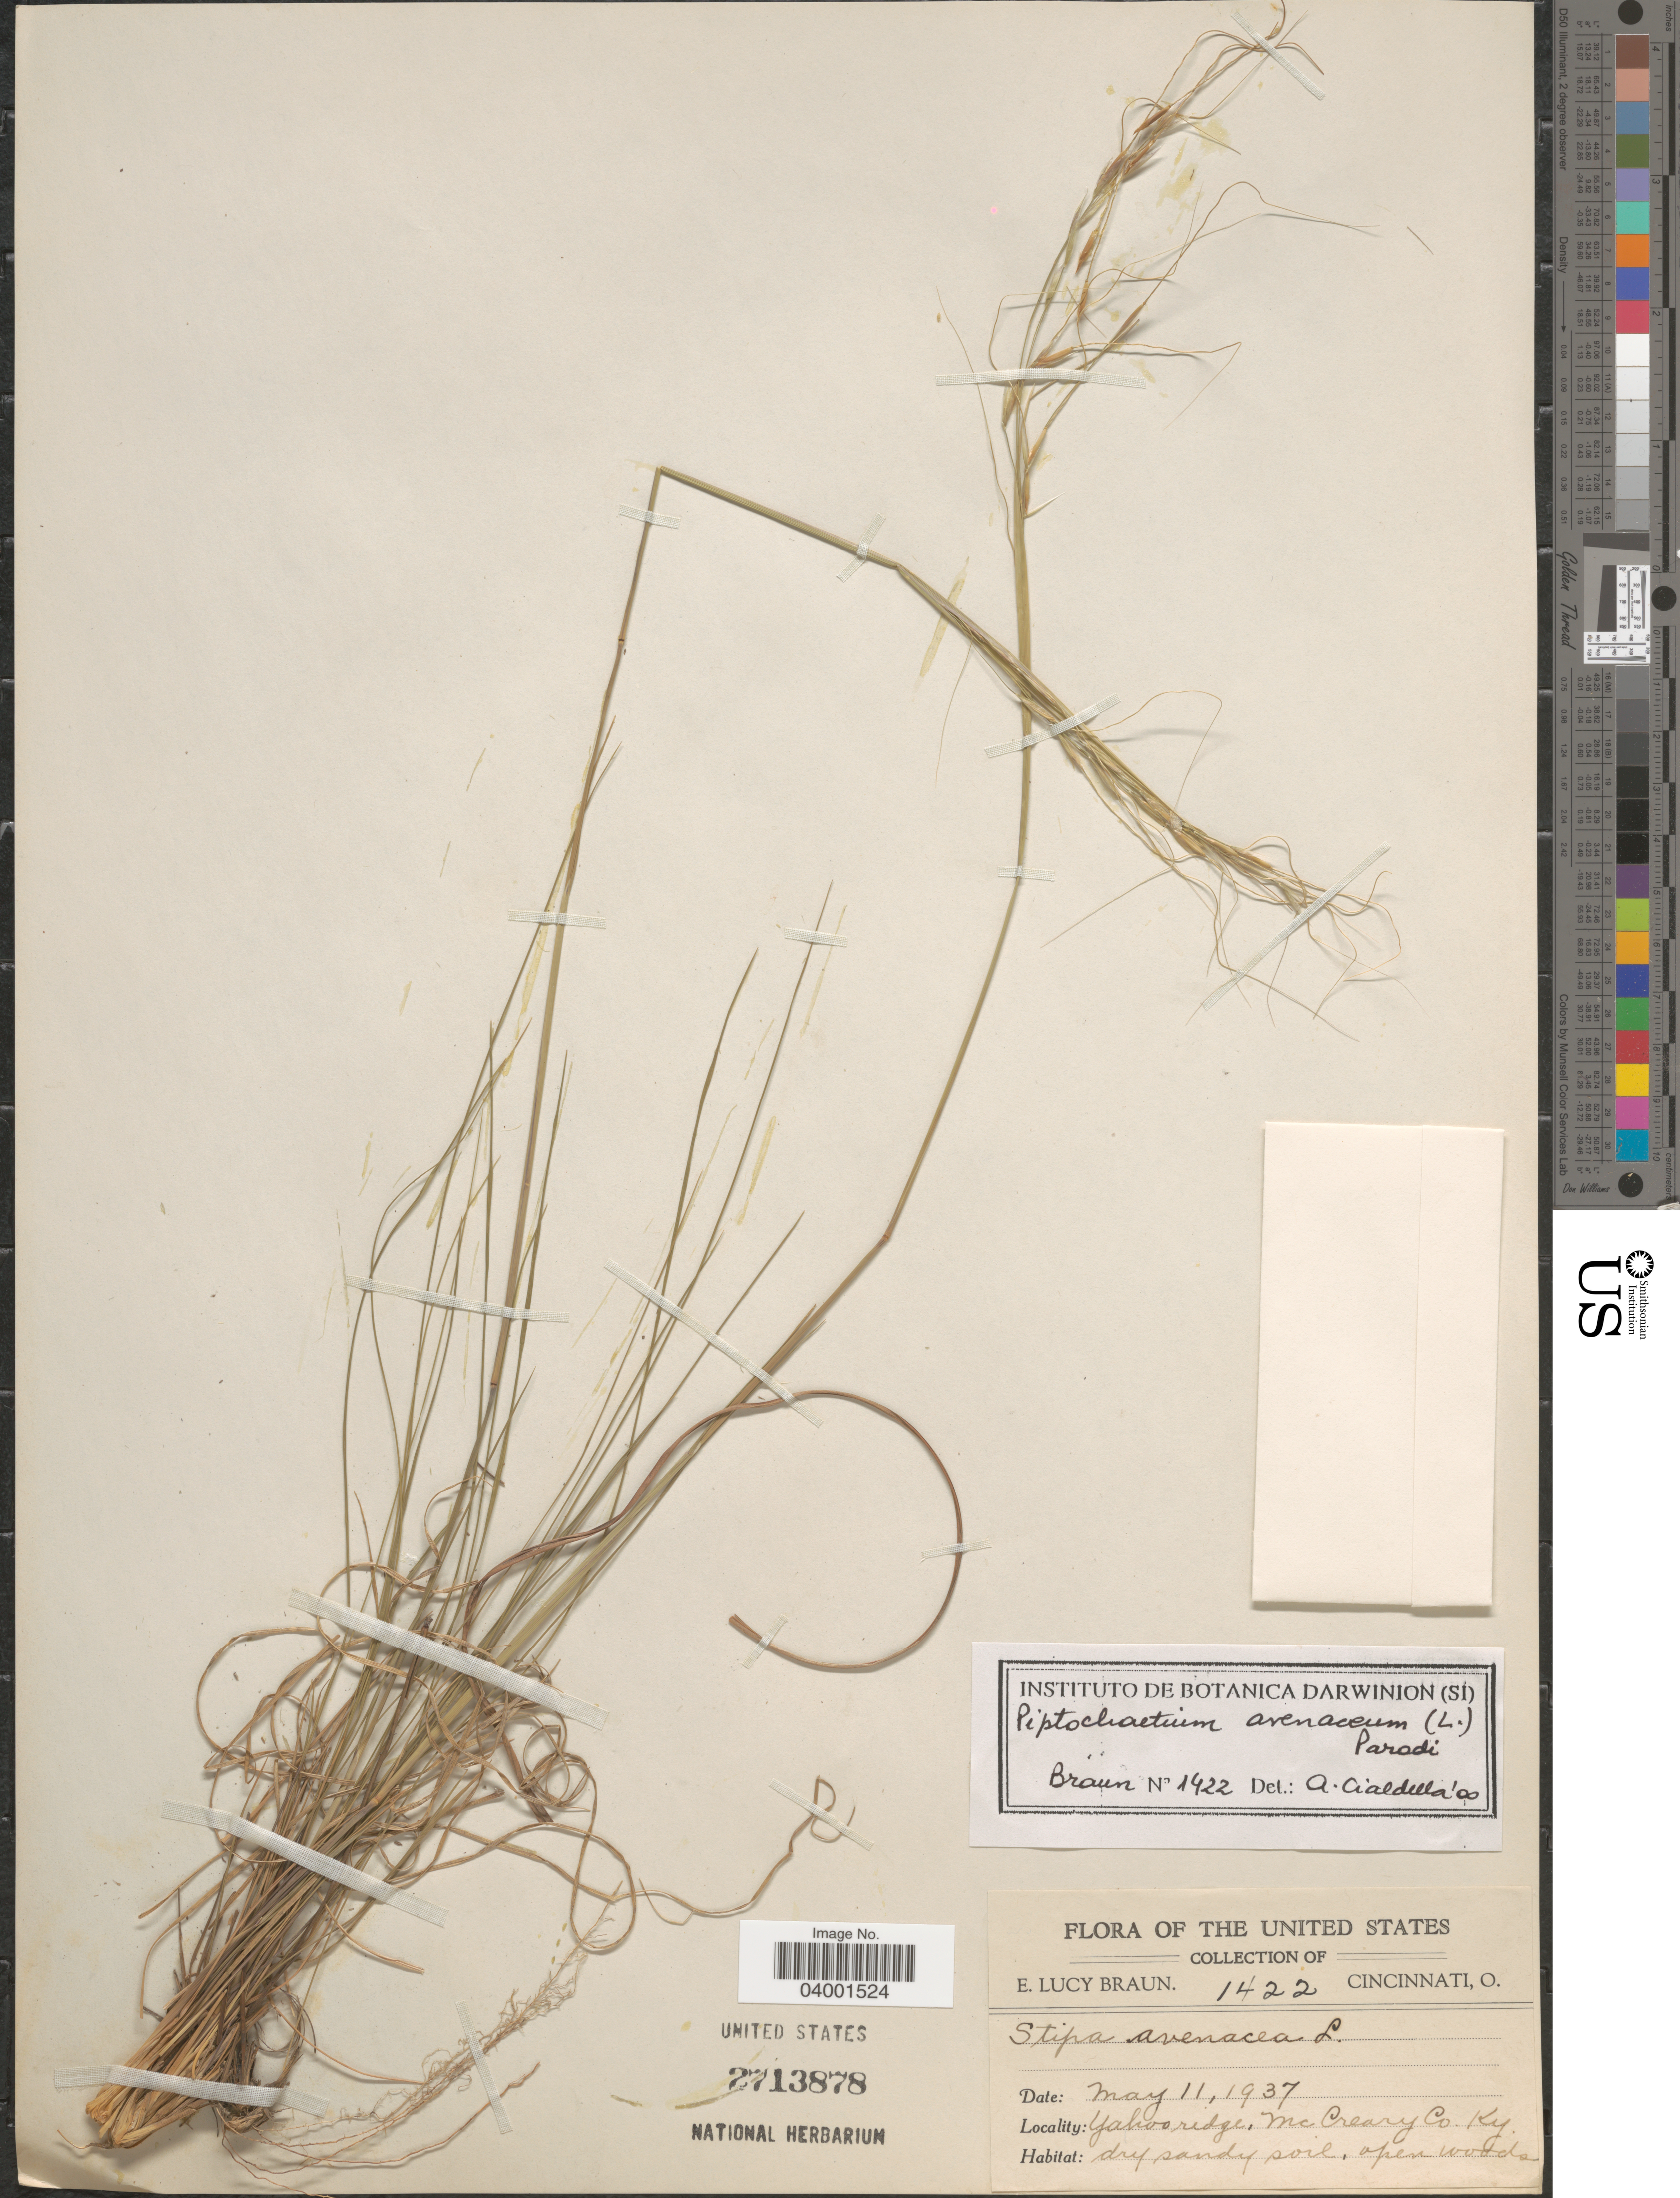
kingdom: Plantae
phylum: Tracheophyta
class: Liliopsida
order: Poales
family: Poaceae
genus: Piptochaetium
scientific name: Piptochaetium avenaceum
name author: (L.) Parodi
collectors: E. L. Braun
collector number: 1422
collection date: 1937-05-11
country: United States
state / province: Kentucky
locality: Yahoo ridge, Mc Creary Co.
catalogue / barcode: US 2713878